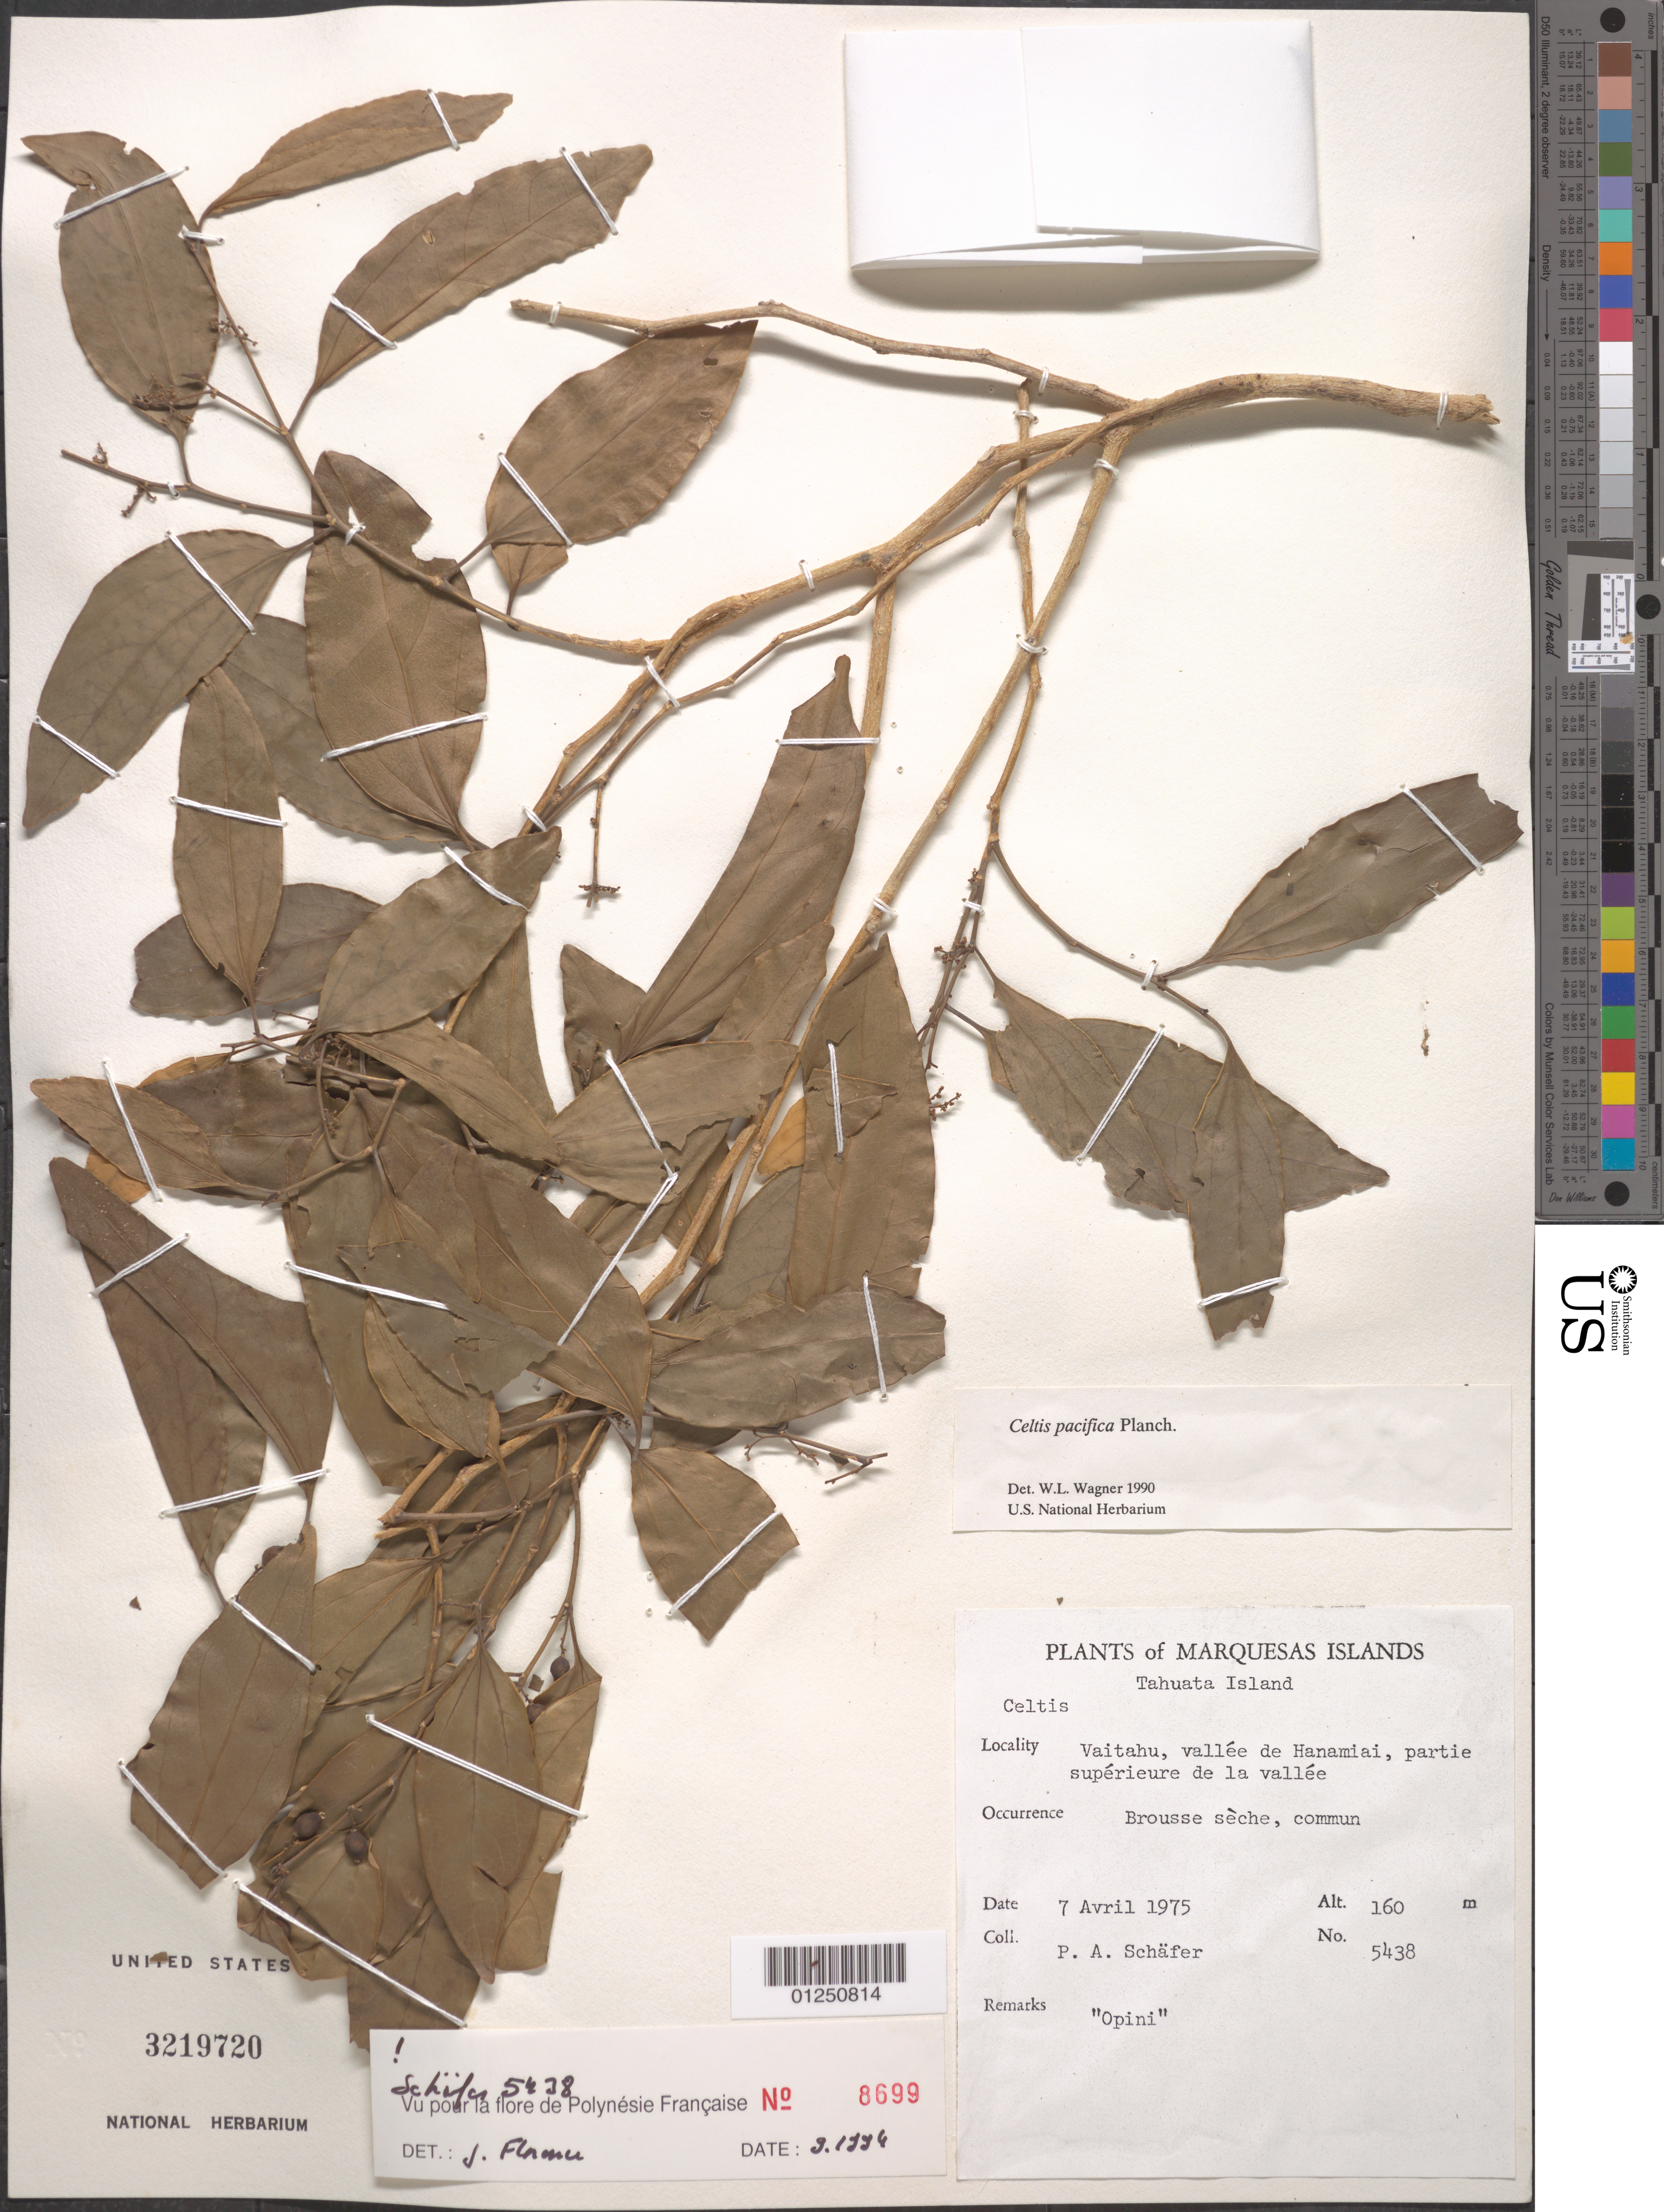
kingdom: Plantae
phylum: Tracheophyta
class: Magnoliopsida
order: Rosales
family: Cannabaceae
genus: Celtis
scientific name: Celtis pacifica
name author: Planch.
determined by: Wagner, W. L., (BOT), Smithsonian Institution - National Museum of Natural History (UNITED STATES)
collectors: P. A. Schäfer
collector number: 5438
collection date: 1975-04-07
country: French Polynesia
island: Tahuata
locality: Vaitahu, vallée de Hanamiai, partie supérieure de la vallée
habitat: Brousse sèche, commun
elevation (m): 160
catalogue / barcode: US 3219720